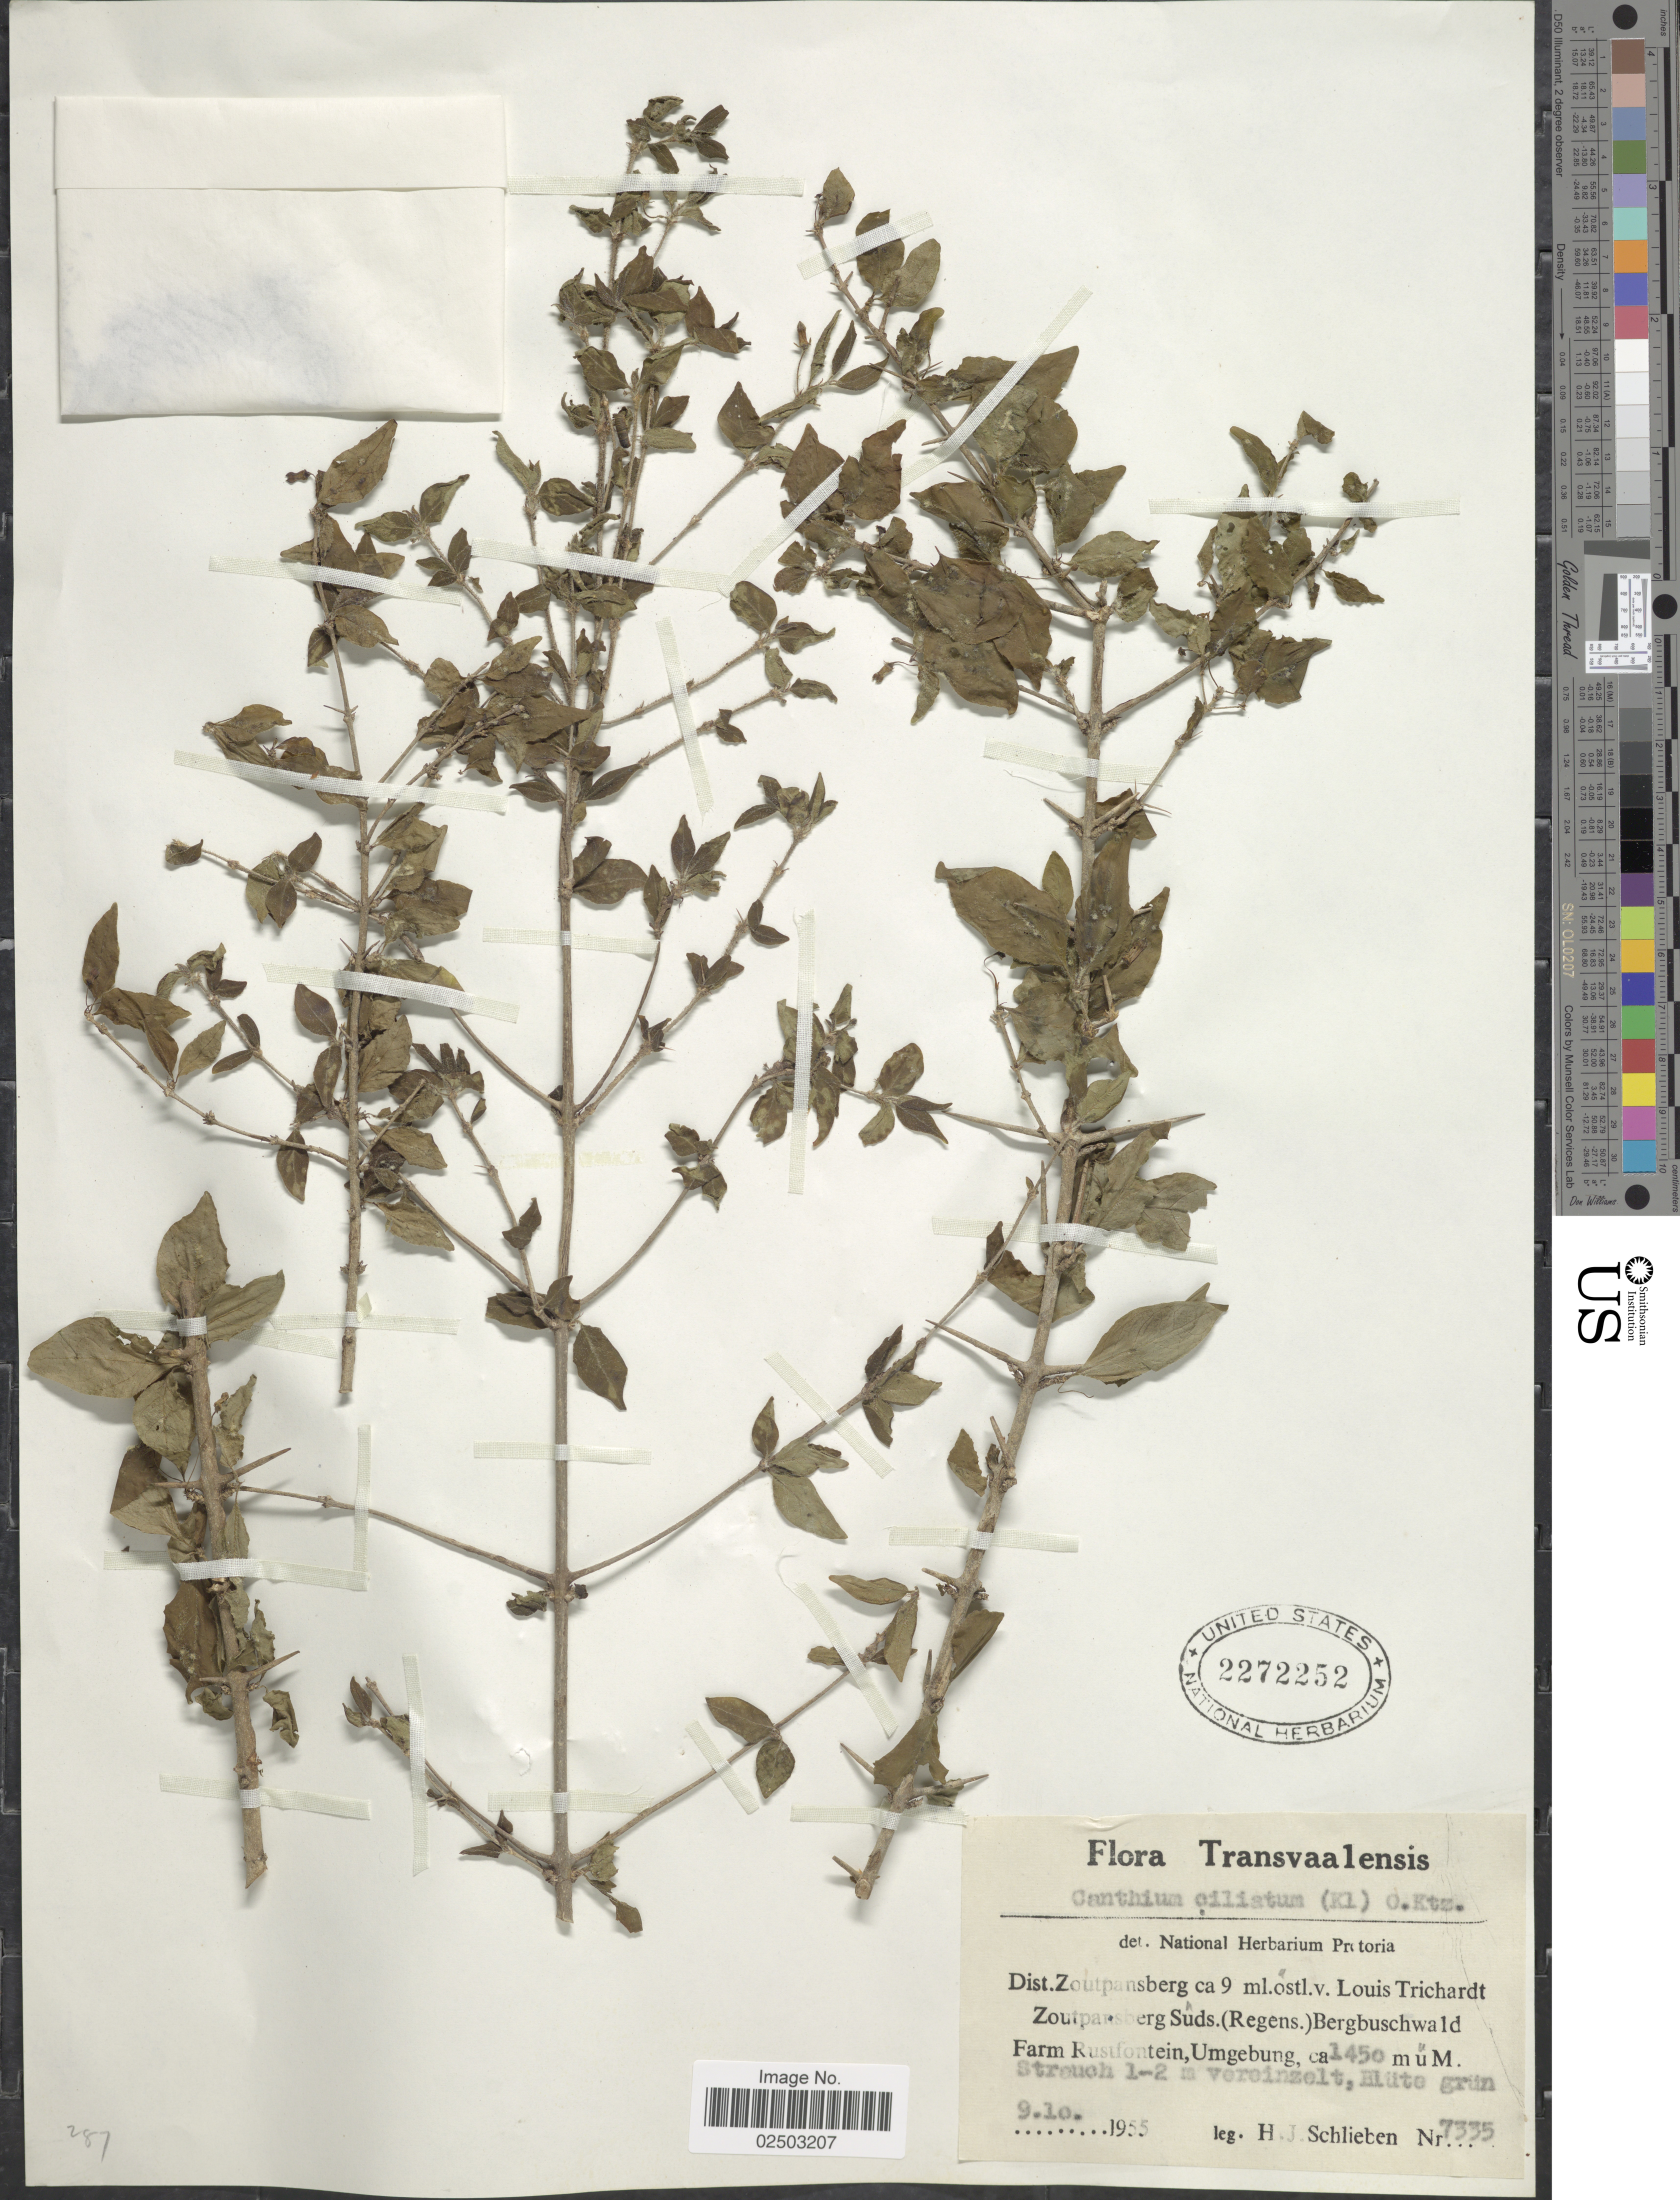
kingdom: Plantae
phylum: Tracheophyta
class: Magnoliopsida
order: Gentianales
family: Rubiaceae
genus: Canthium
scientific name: Canthium ciliatum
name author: (D. Dietr.) Kuntze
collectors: H. J. Schlieben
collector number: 7335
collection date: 1955-10-09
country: South Africa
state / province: Limpopo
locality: Transvaalensis, Zoutpansberg ca 9 ml. ostl.v. Louis Trichardt Zoutpansberg Suds. (Regens) Bergbuschwald Farm Rustfontein, Umbegbung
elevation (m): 1450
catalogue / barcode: US 2272252